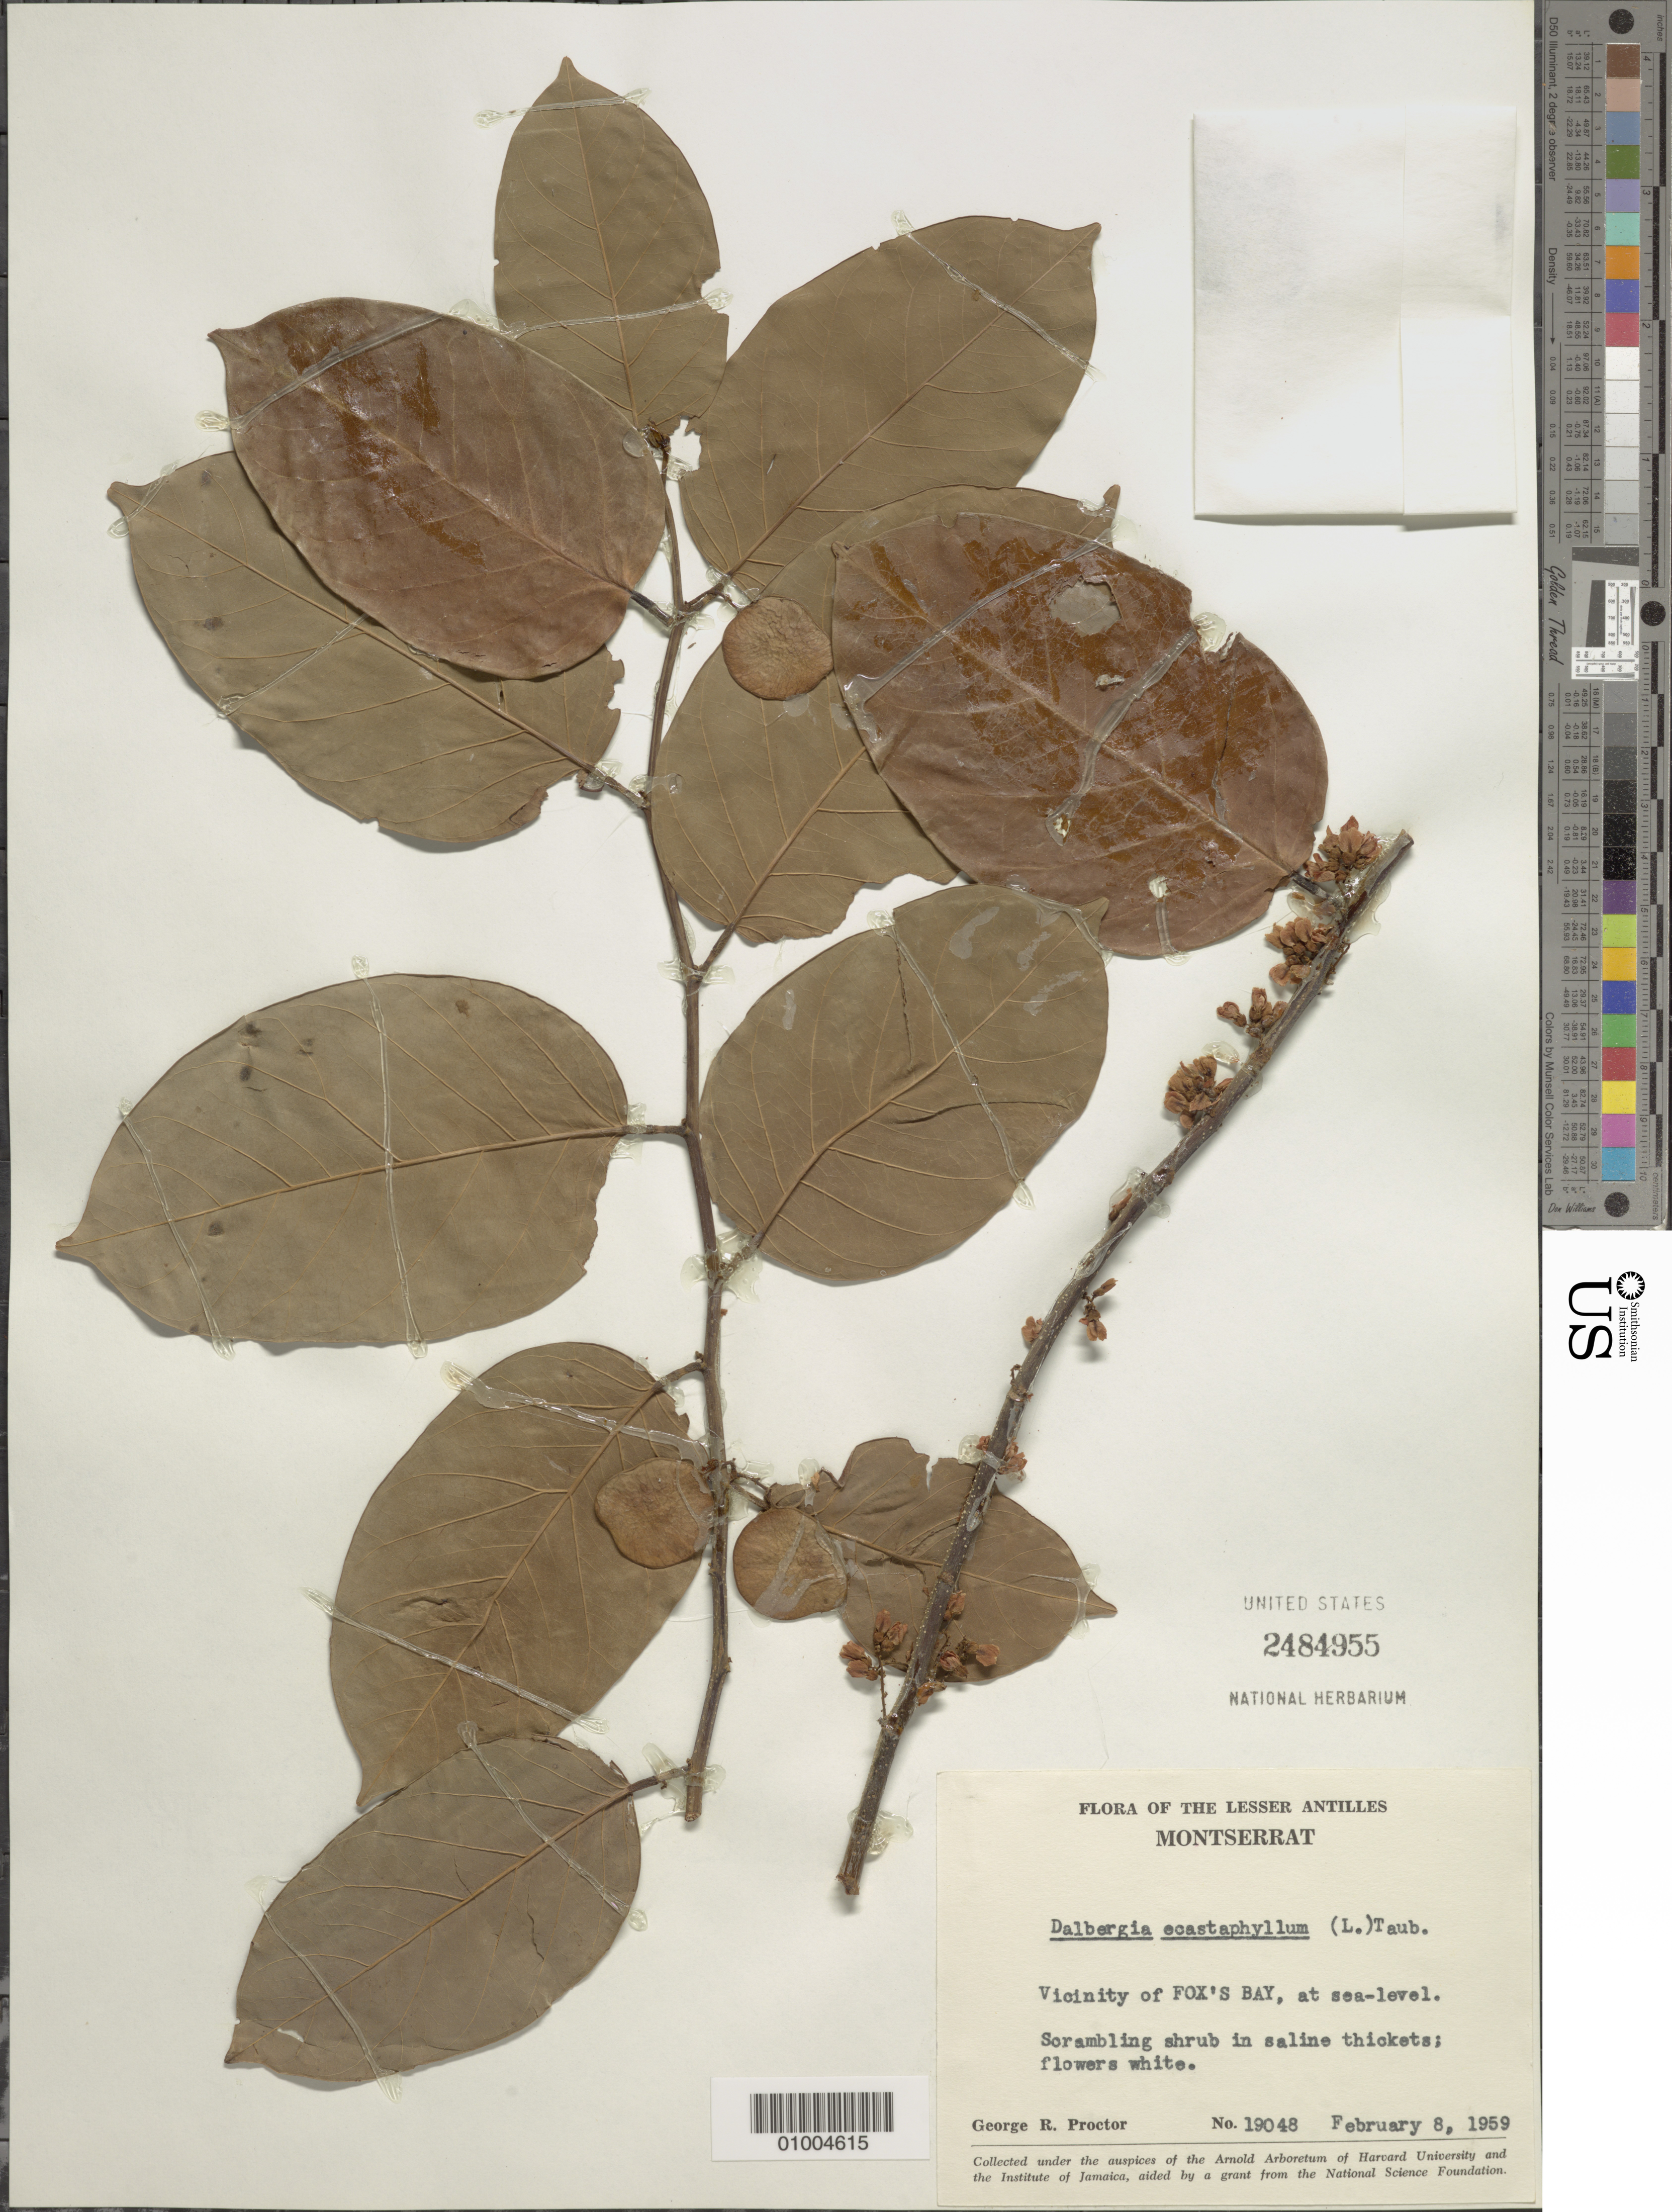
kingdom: Plantae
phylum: Tracheophyta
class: Magnoliopsida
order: Fabales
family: Fabaceae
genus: Dalbergia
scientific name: Dalbergia ecastaphyllum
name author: (L.) Taub.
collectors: G. R. Proctor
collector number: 19048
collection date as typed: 08 Feb 1959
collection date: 1959-02-08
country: Montserrat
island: Montserrat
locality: Fox's Bay, sea-level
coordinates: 0 N, 0 E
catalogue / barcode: US 2484955